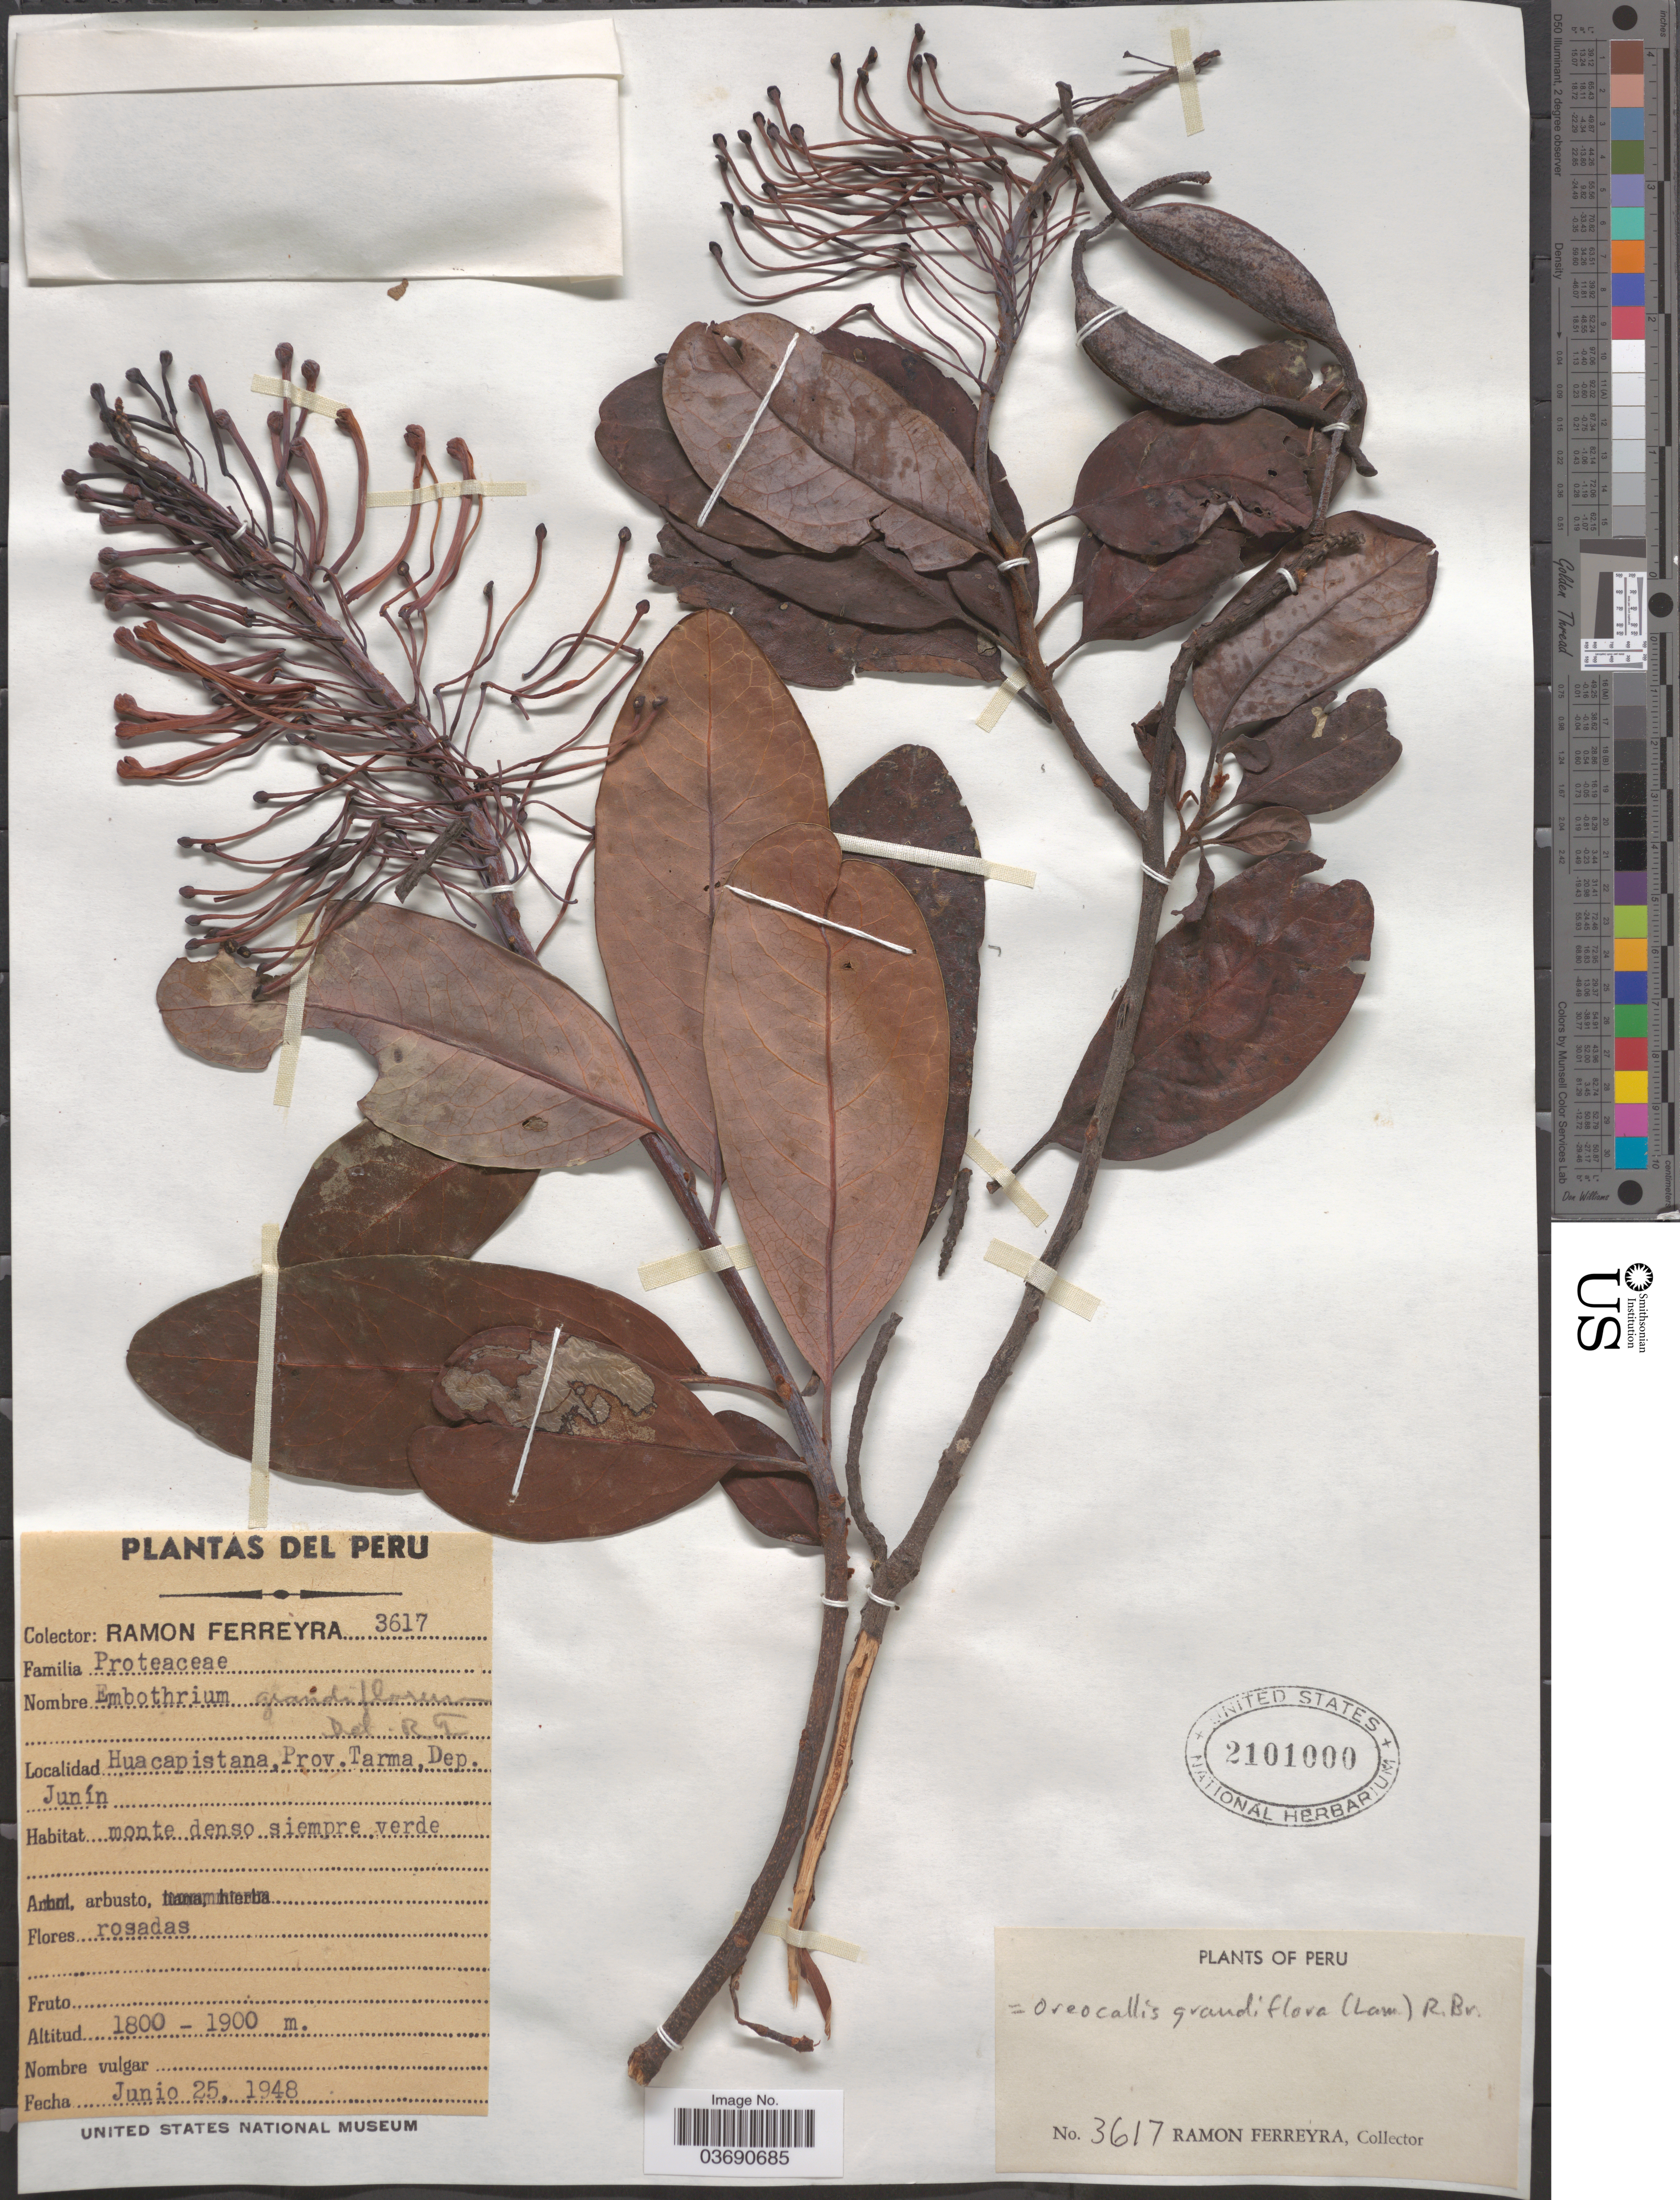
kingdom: Plantae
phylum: Tracheophyta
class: Magnoliopsida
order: Proteales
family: Proteaceae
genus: Oreocallis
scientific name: Oreocallis grandiflora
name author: (Lam.) R. Br.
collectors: R. A. Ferreyra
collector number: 3617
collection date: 1948-06-25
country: Peru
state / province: Junín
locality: Huacapistana, Prov. Tarma, Dep. Junín.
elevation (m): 1800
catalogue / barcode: US 2101000